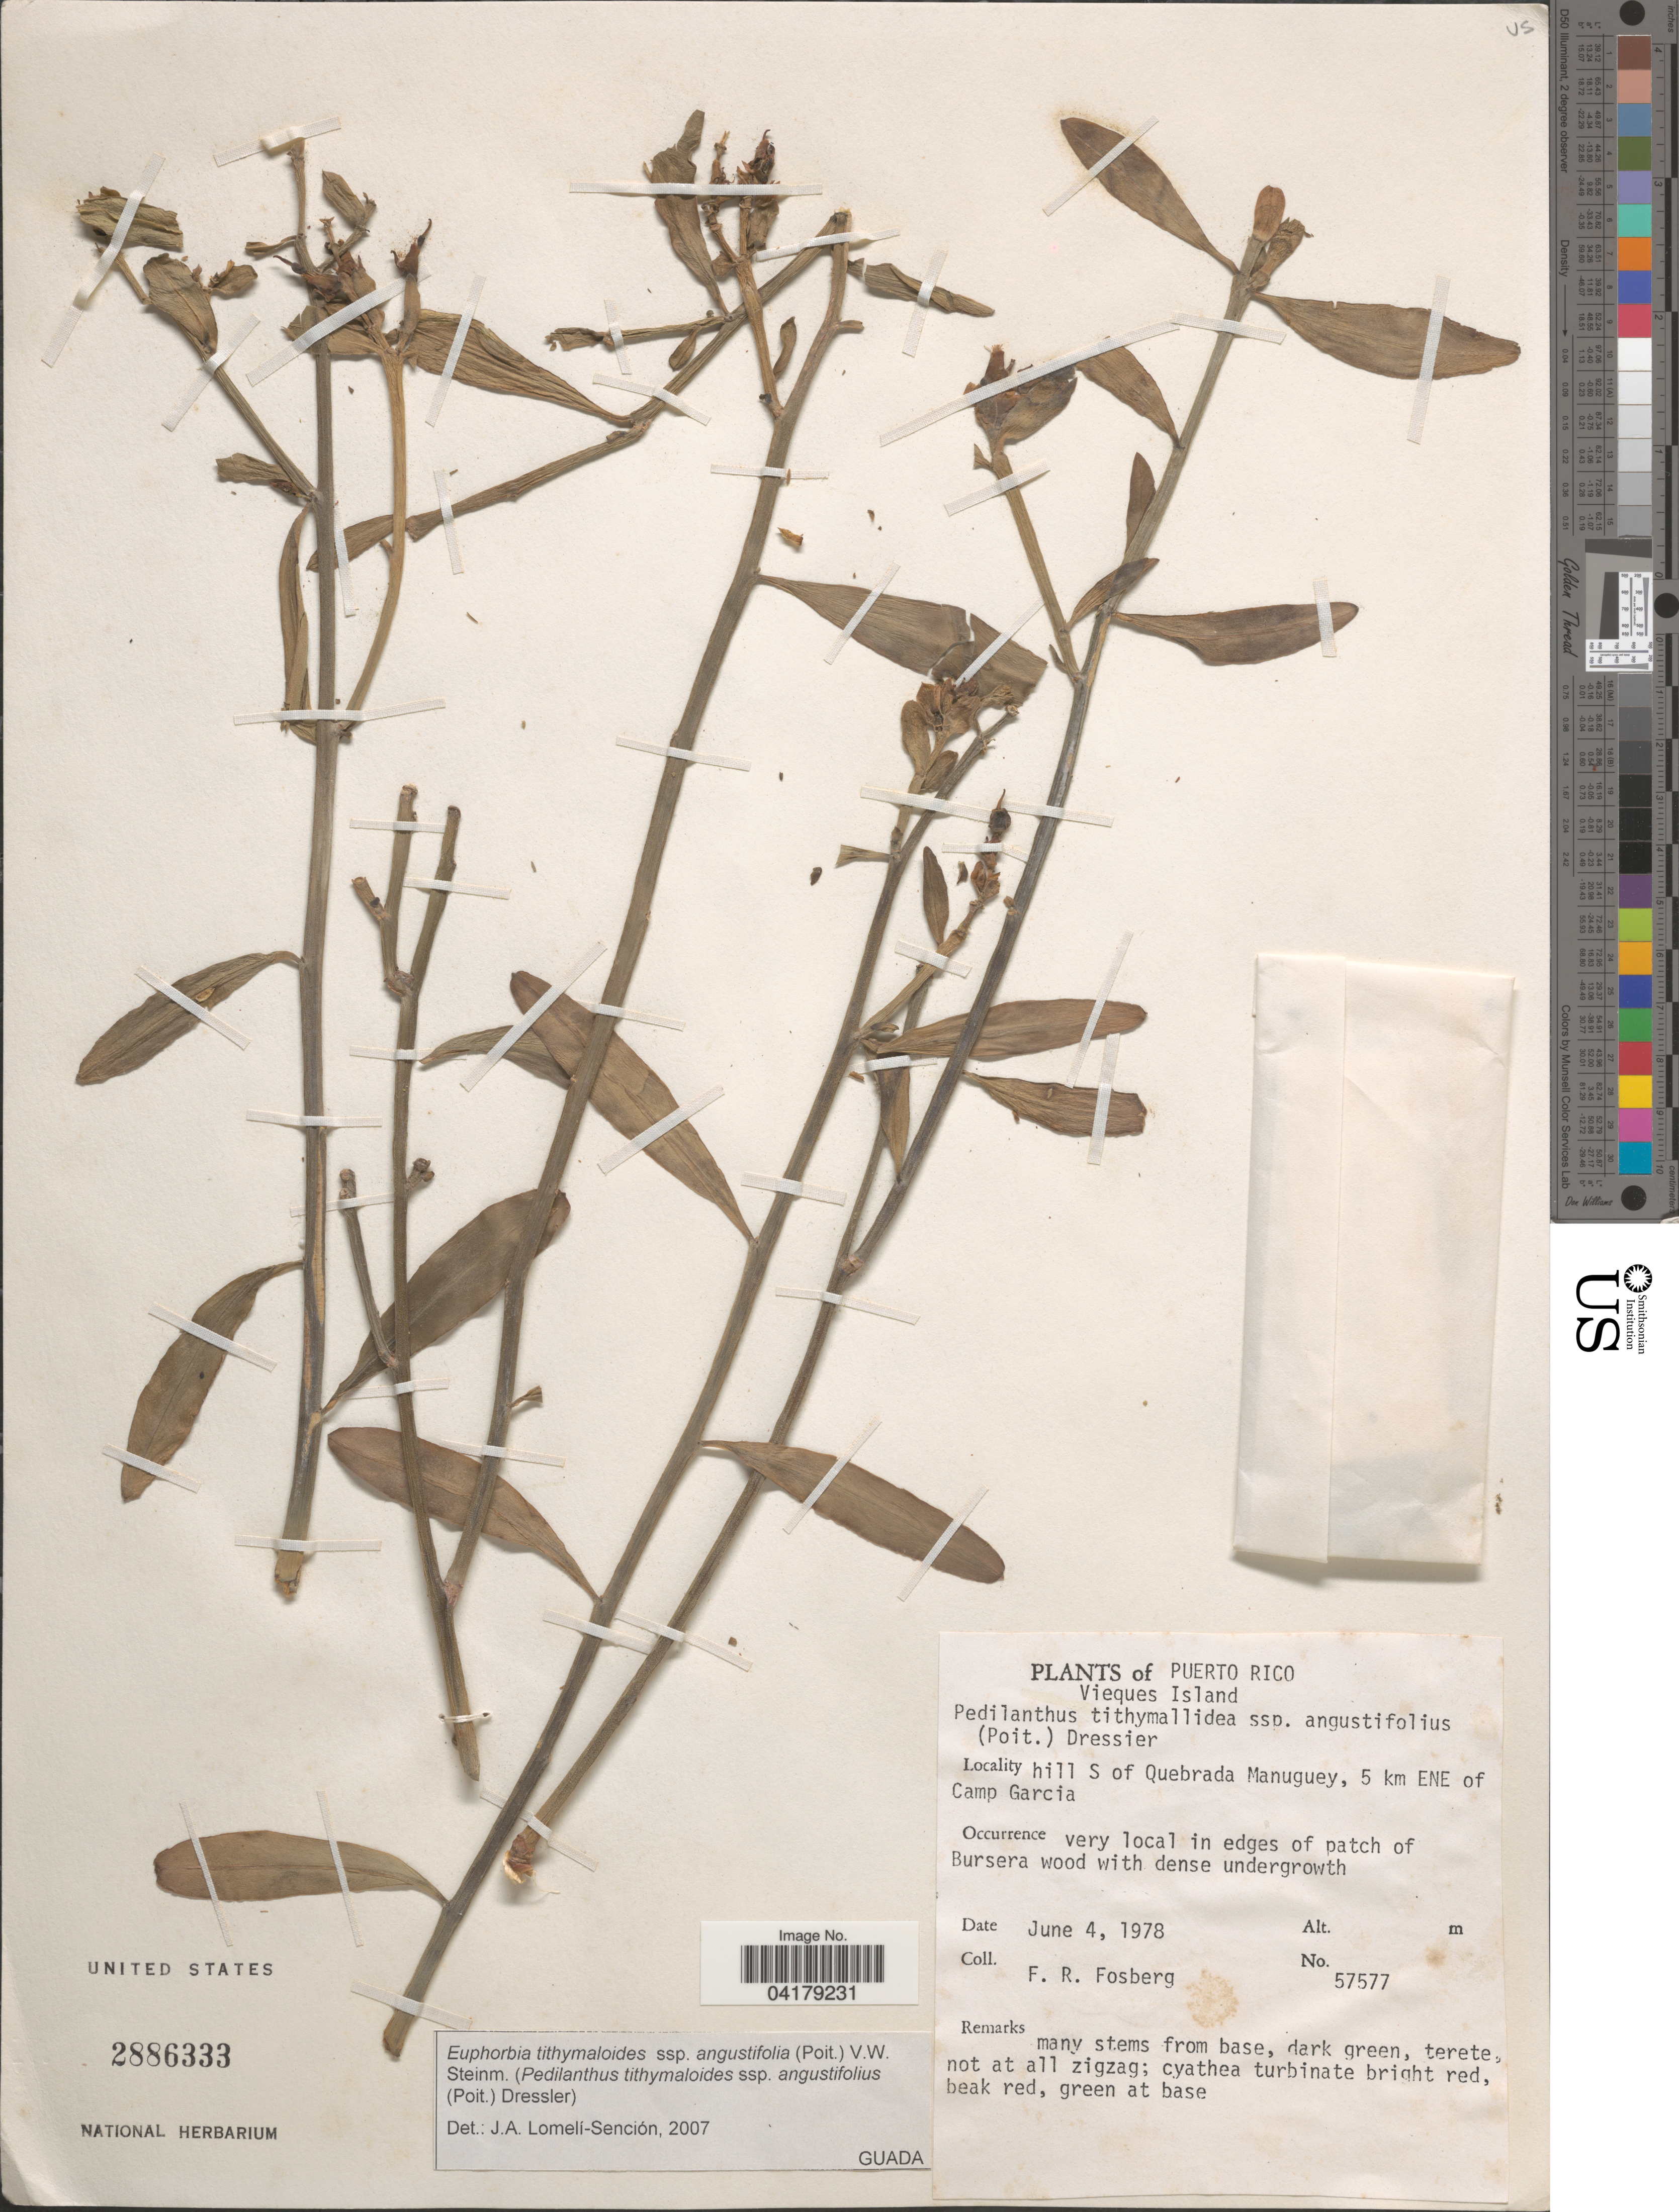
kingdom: Plantae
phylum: Tracheophyta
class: Magnoliopsida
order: Malpighiales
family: Euphorbiaceae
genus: Euphorbia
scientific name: Euphorbia tithymaloides subsp. angustifolia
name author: (Poit.) V.W. Steinm.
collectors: F. R. Fosberg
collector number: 57577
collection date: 1978-06-04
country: Puerto Rico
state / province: Vieques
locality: Vieques Island. Hill S of Quebrada Manuguey, 5 km ENE of Camp Garcia.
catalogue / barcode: US 2886333